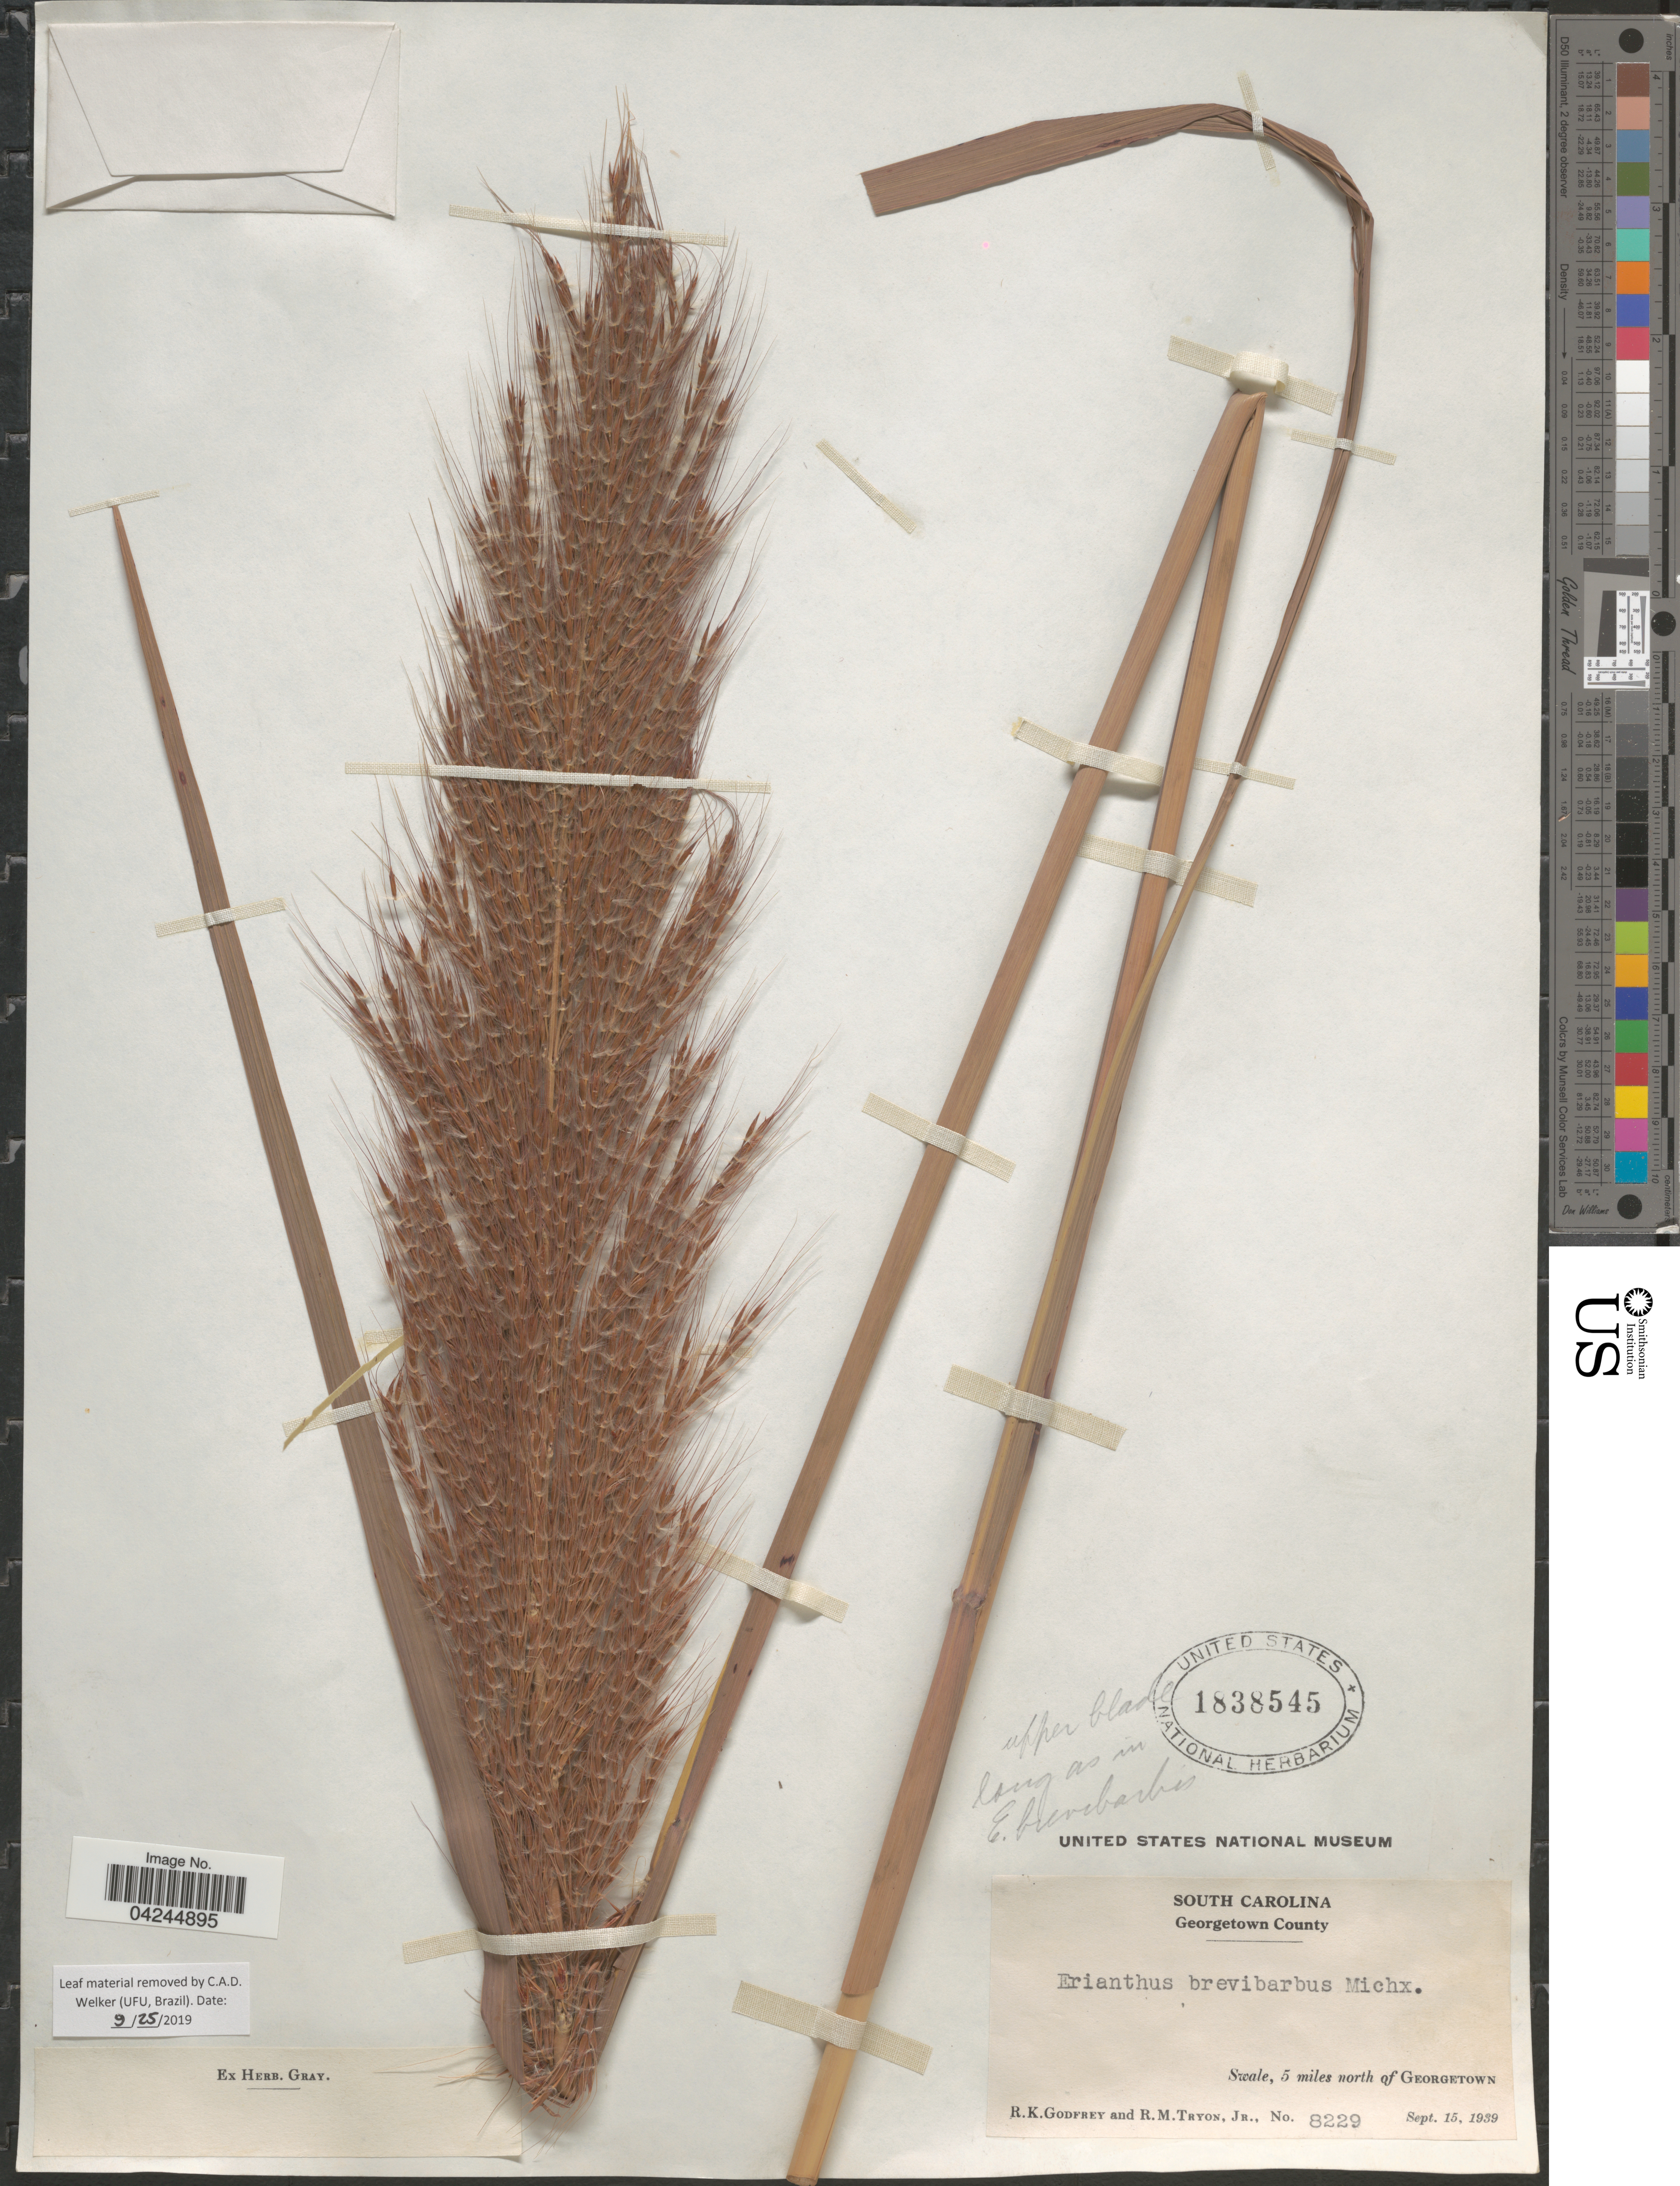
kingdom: Plantae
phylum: Tracheophyta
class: Liliopsida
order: Poales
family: Poaceae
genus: Erianthus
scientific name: Erianthus brevibarbis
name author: Michx.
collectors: R. K. Godfrey & R. Tryon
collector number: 8229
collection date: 1939-09-15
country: United States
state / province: South Carolina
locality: Georgetown County. Swale, 5 miles north of Georgetown.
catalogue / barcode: US 1838545